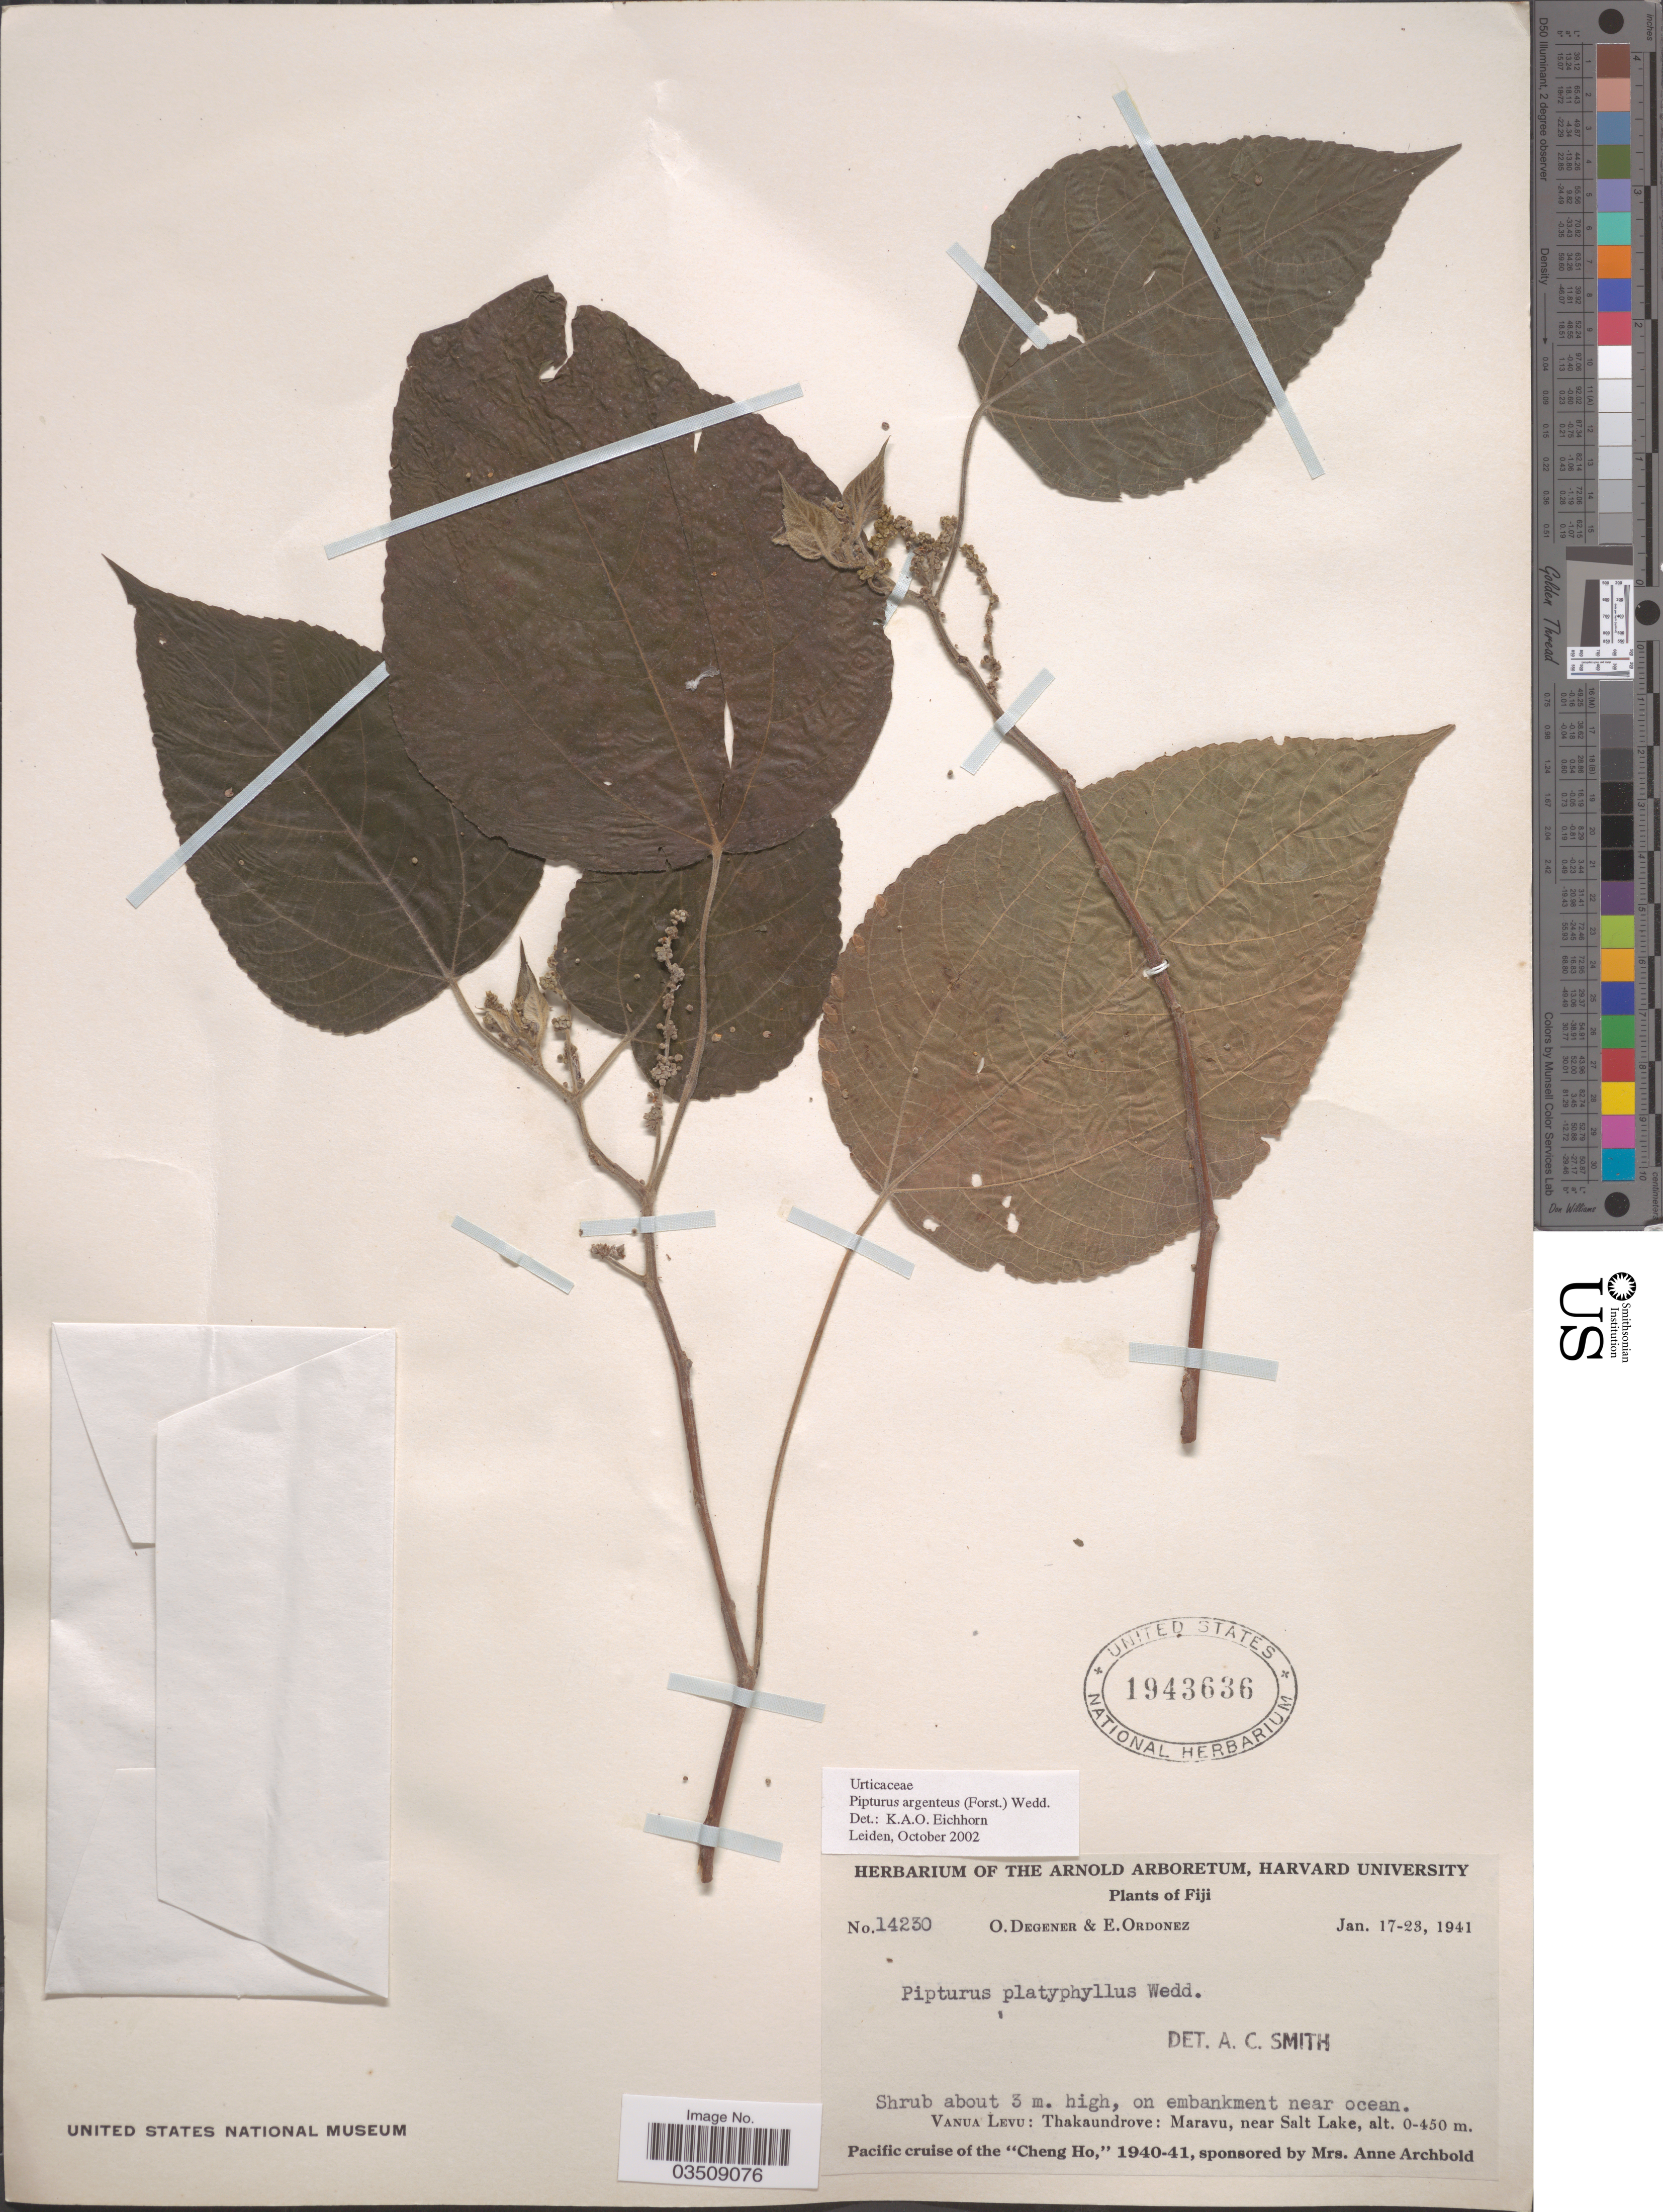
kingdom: Plantae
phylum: Tracheophyta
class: Magnoliopsida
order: Rosales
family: Urticaceae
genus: Pipturus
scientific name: Pipturus argenteus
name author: (G. Forst.) Wedd.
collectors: O. Degener & E. Ordonez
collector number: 14230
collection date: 1941-01-17/1941-01-23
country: Fiji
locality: On embankment near ocean. Vanua Levu: Thakaundrove: Maravu, near Salt Lake.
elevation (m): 0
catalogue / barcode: US 1943636